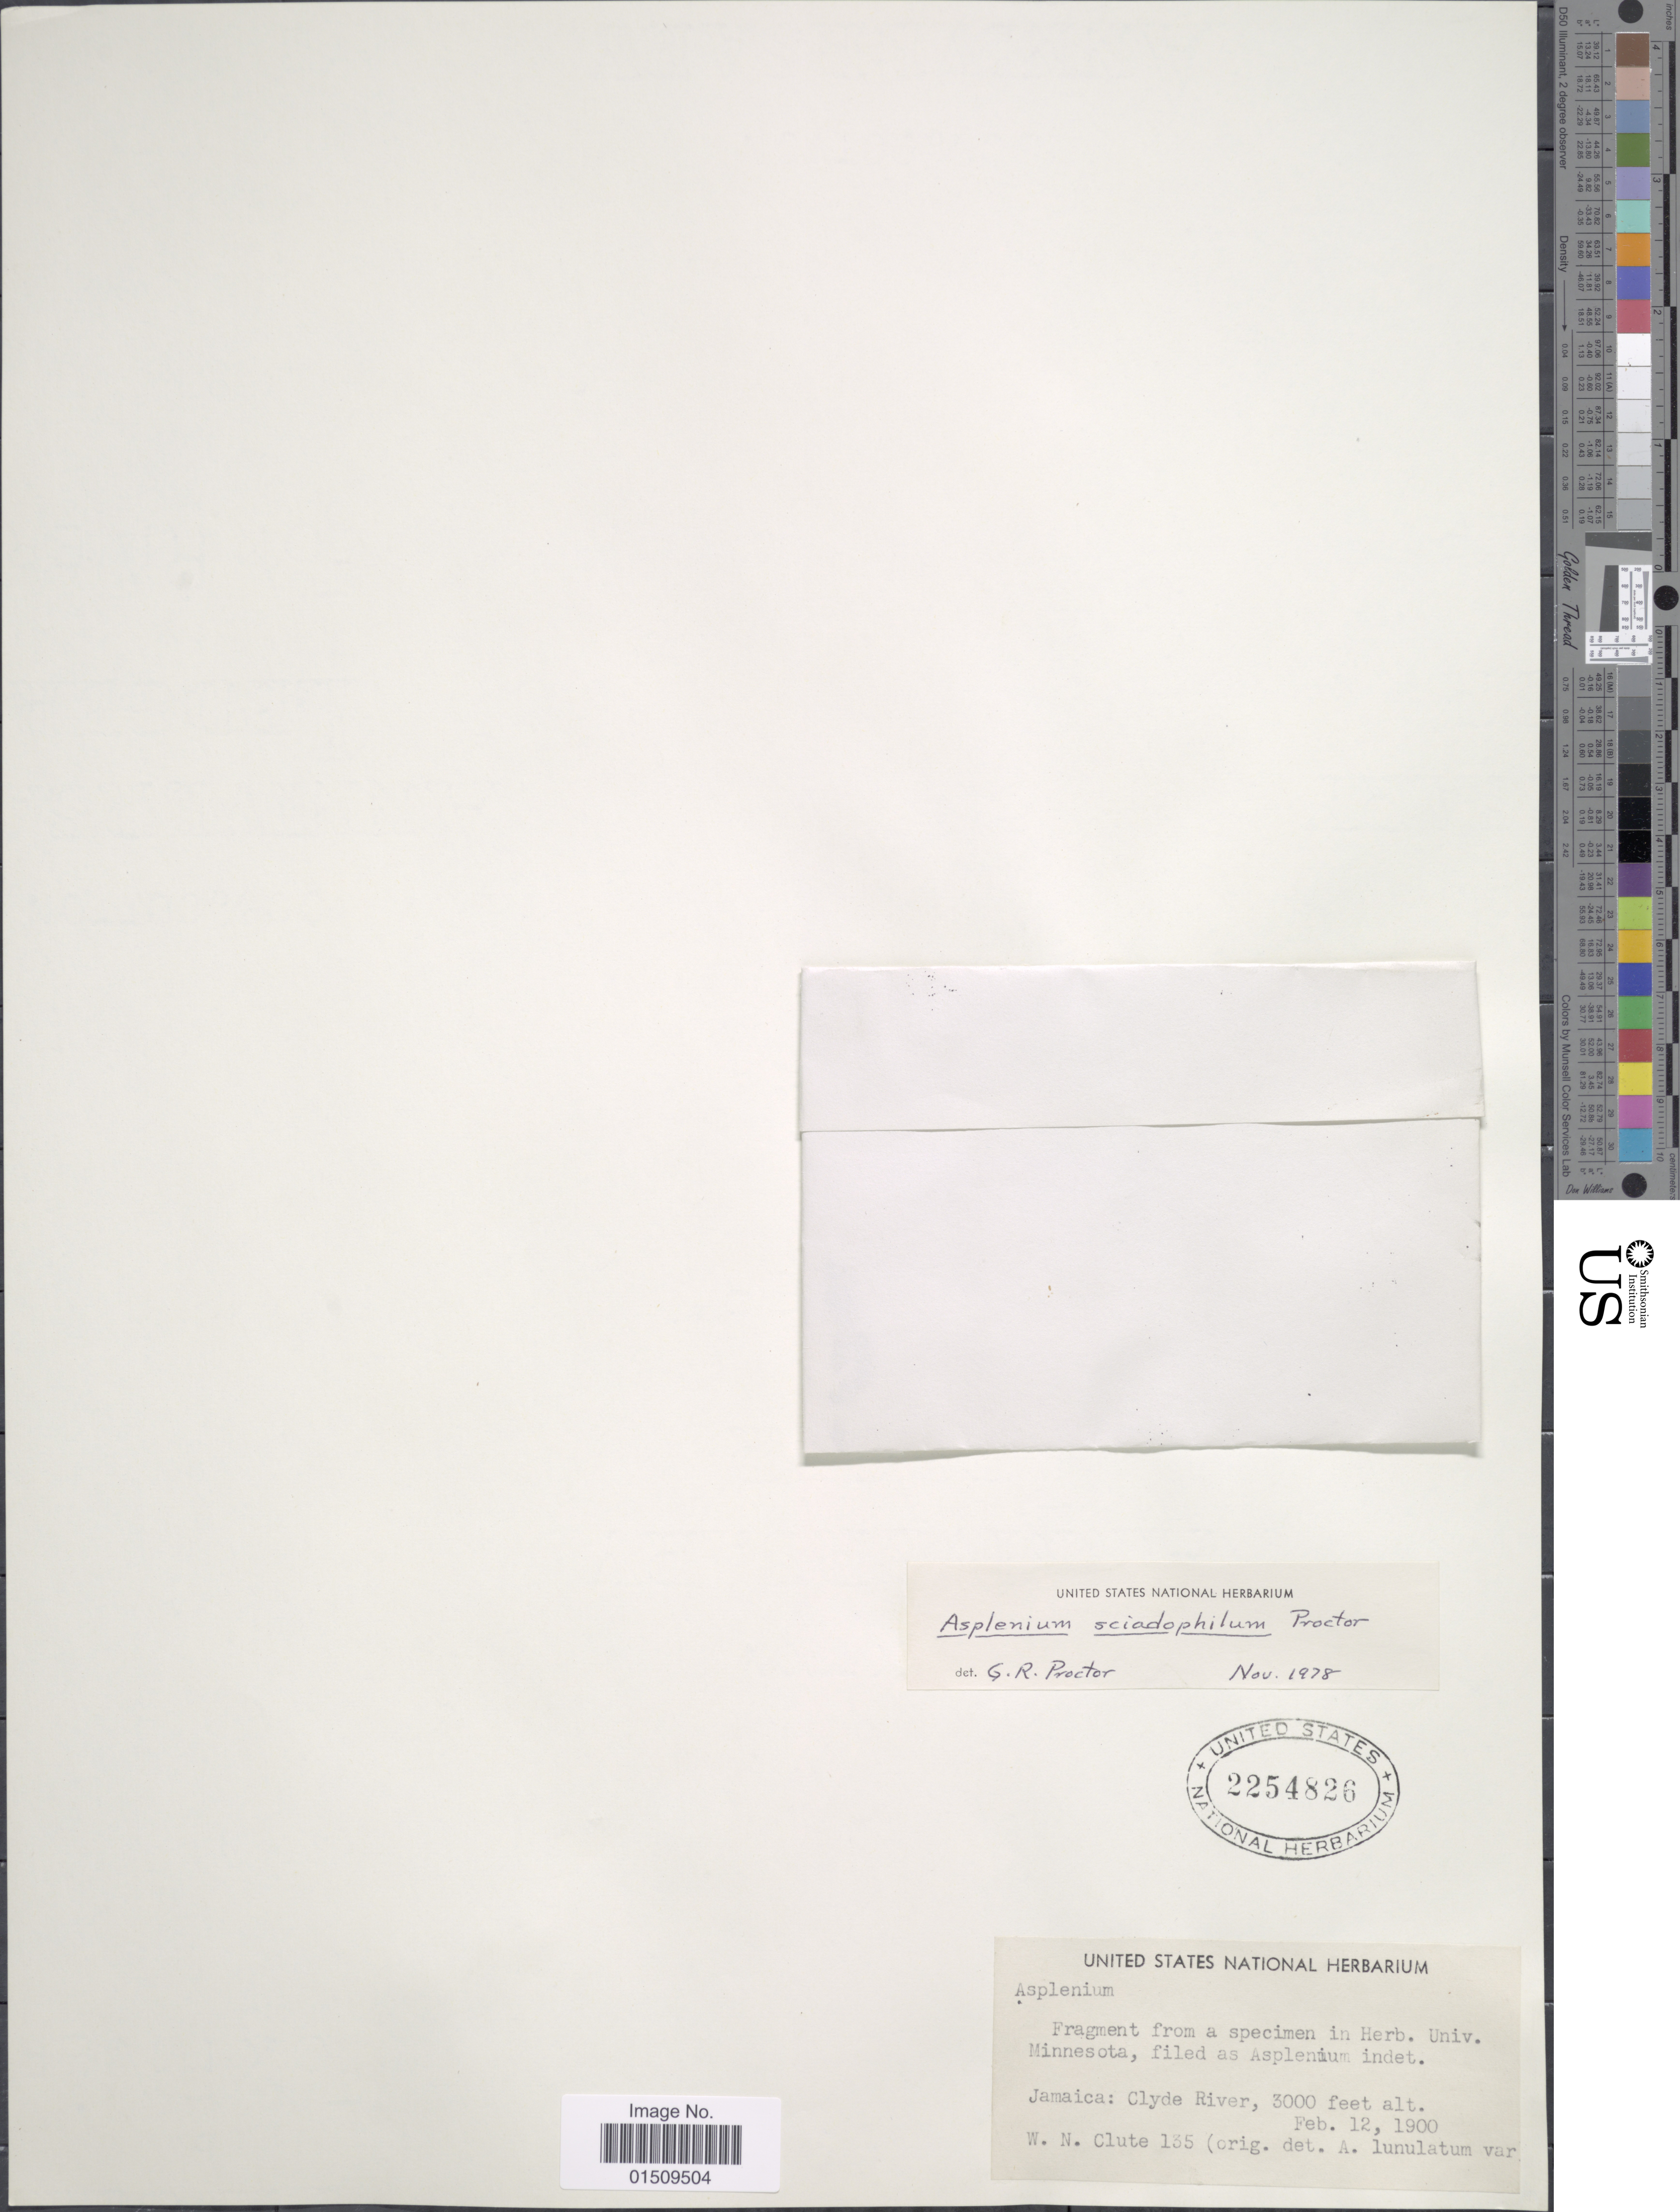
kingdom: Plantae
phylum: Tracheophyta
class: Polypodiopsida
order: Polypodiales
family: Aspleniaceae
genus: Asplenium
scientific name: Asplenium sciadophilum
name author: Proctor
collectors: W. N. Clute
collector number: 135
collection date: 1900-02-12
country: Jamaica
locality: Jamaica, Clyde River.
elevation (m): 914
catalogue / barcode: US 2254826